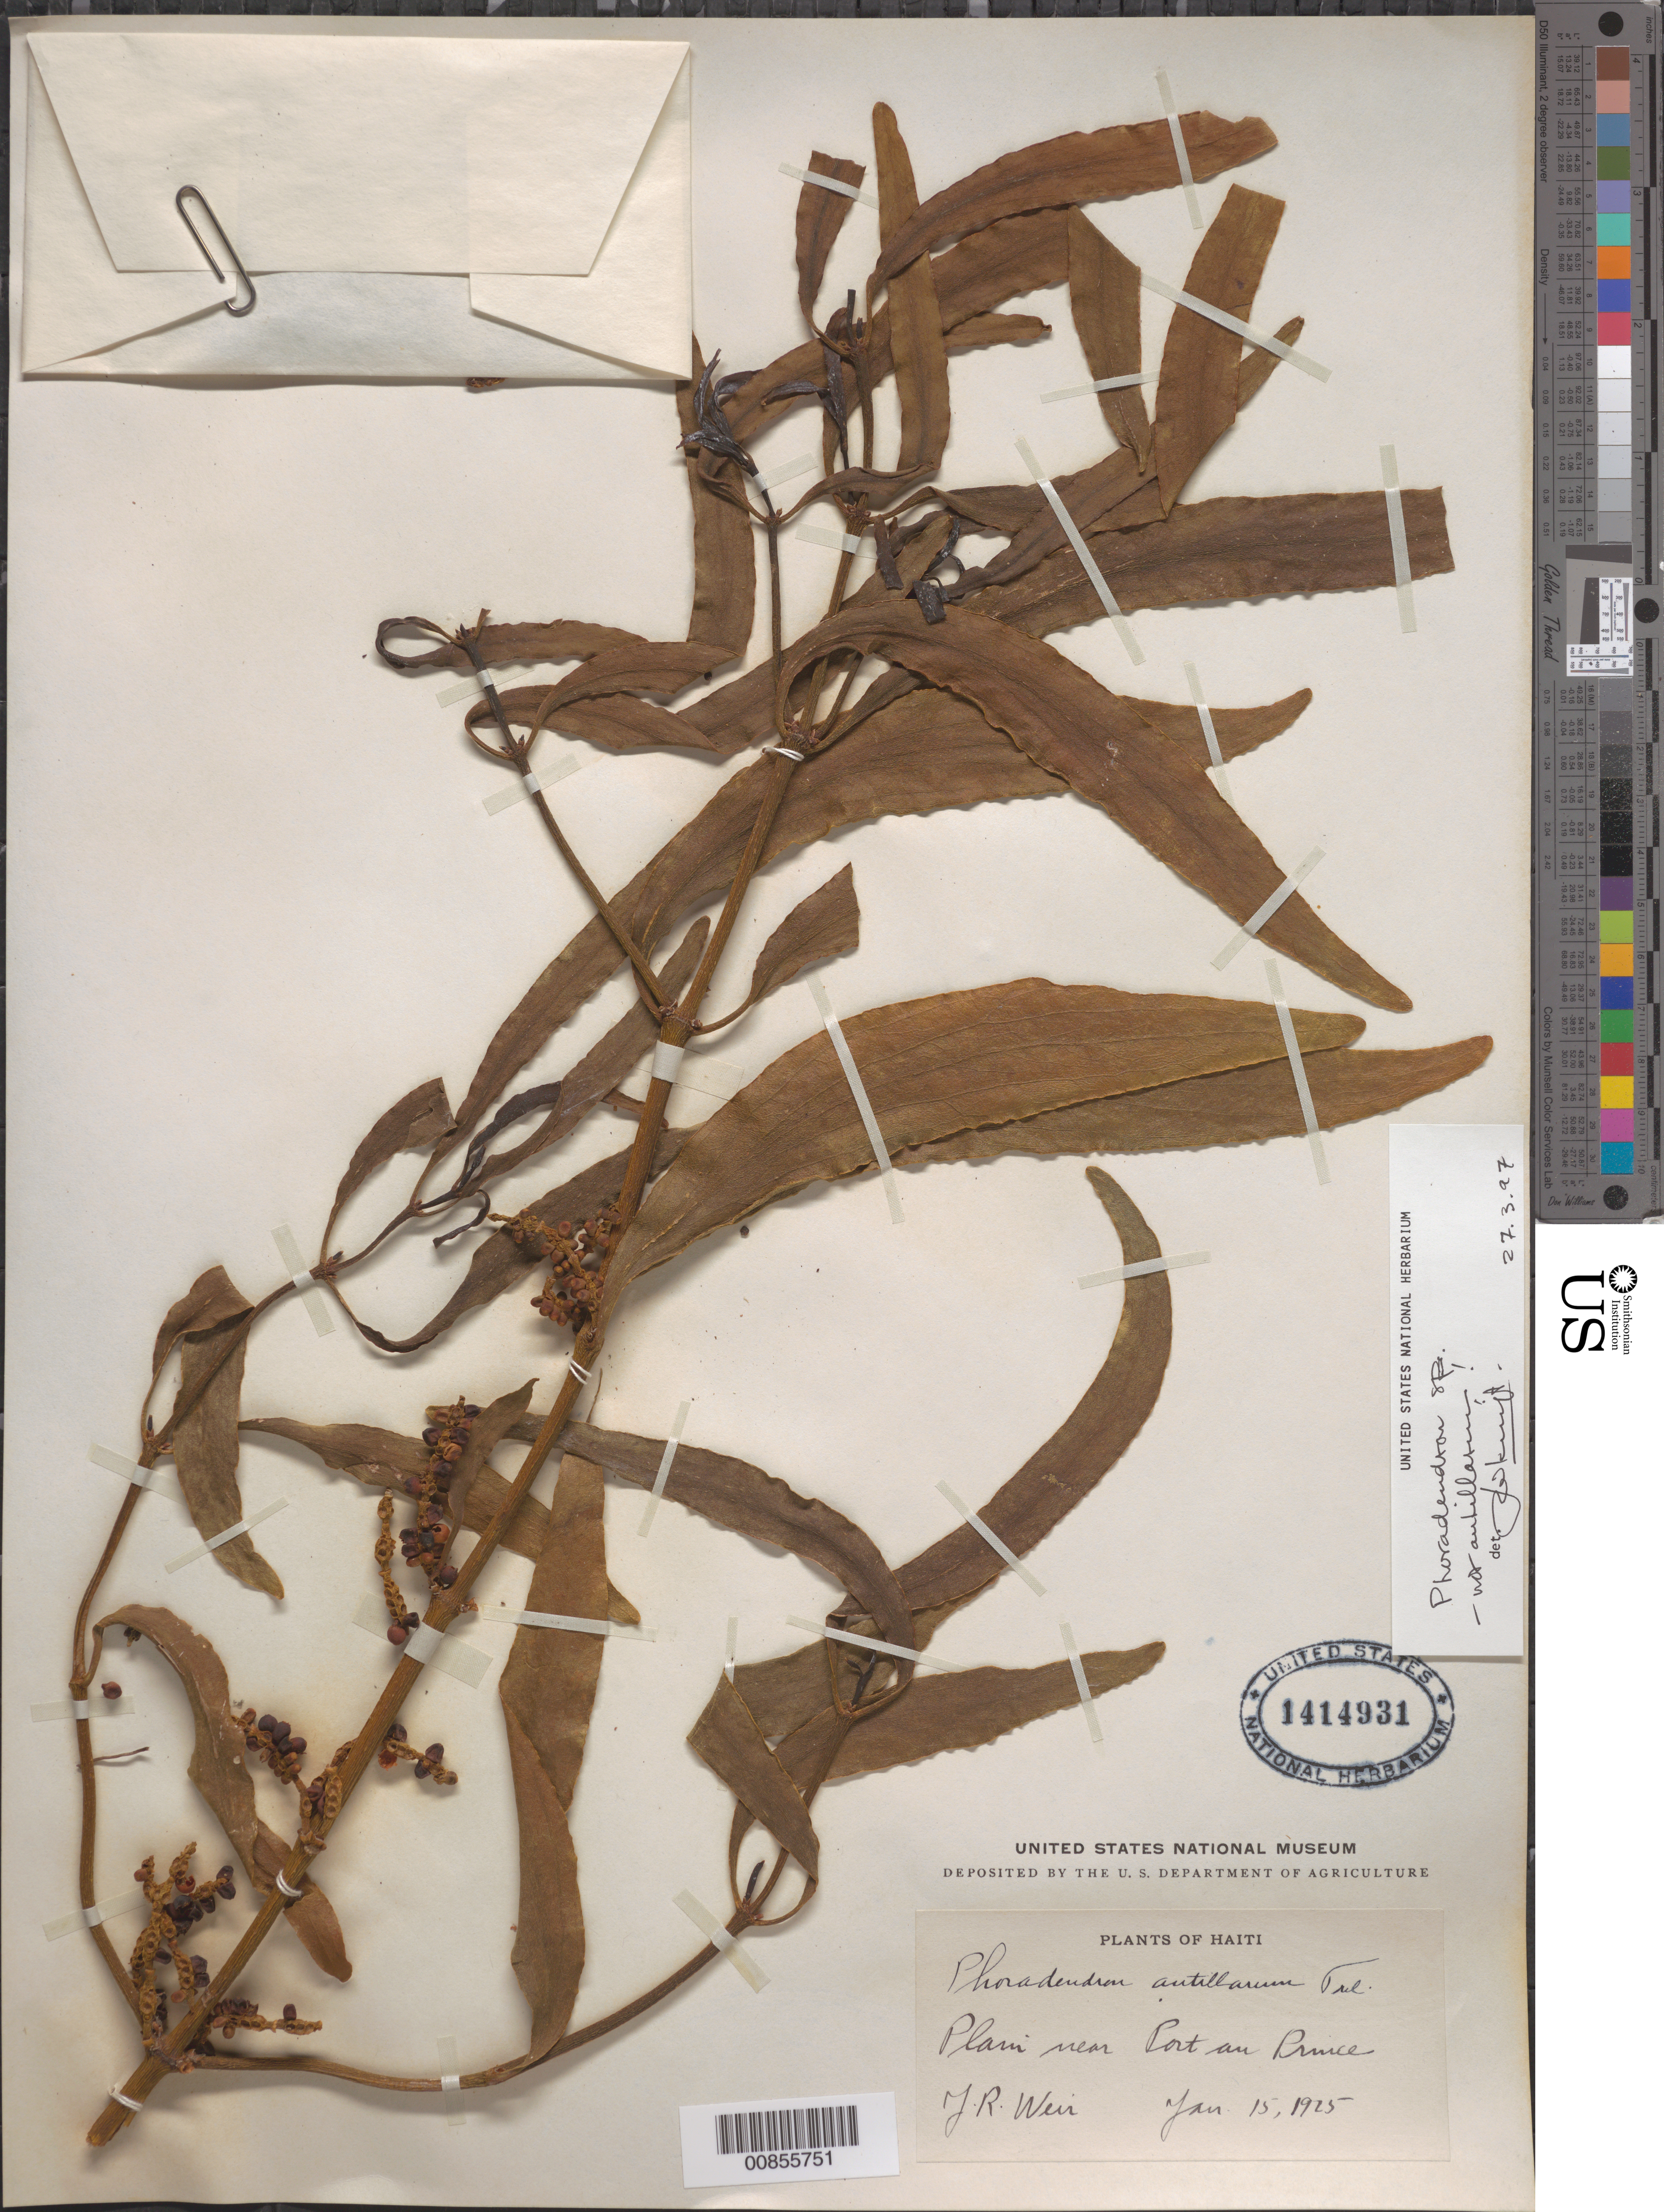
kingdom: Plantae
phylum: Tracheophyta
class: Magnoliopsida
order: Santalales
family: Viscaceae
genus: Phoradendron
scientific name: Phoradendron haitiense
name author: Urb.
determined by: Caraballo-Ortiz, Marcos A., (MISS), University of Mississippi (UNITED STATES)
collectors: J. Weir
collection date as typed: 15 Jan 1925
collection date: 1925-01-15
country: Haiti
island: Hispaniola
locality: Near Port au Prince.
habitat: Plain.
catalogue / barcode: US 1414931